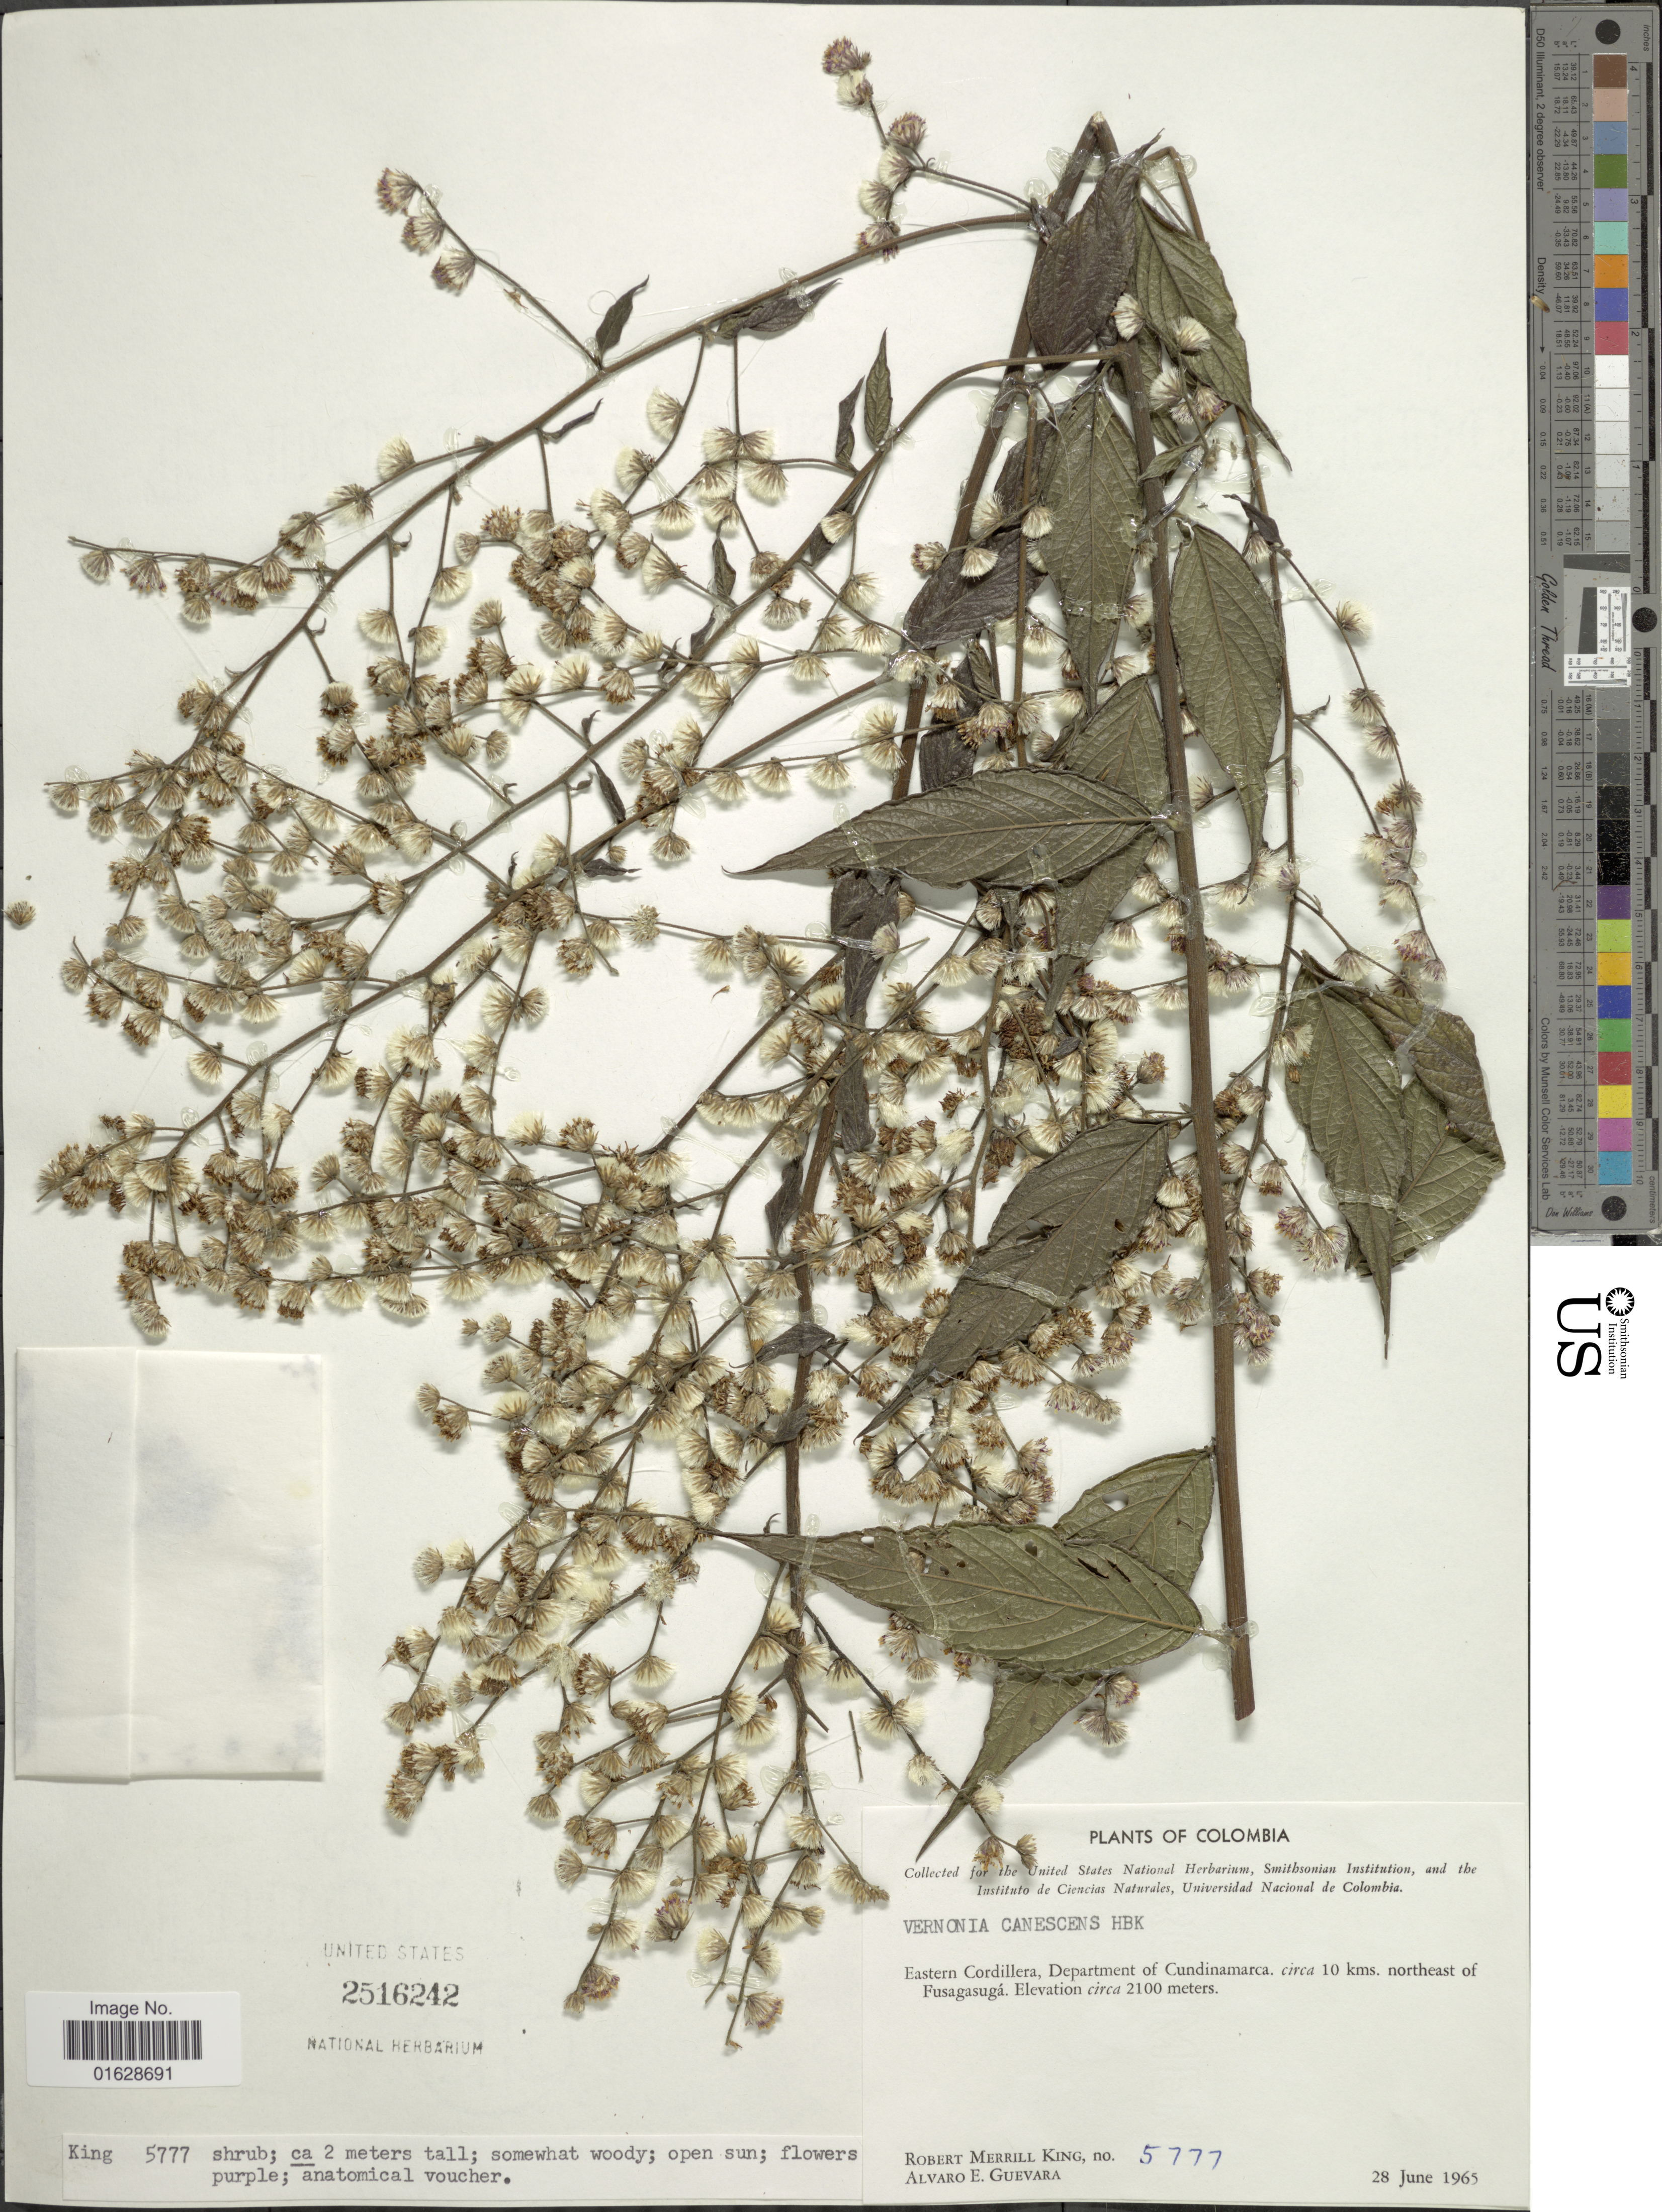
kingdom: Plantae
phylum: Tracheophyta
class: Magnoliopsida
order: Asterales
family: Asteraceae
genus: Lepidaploa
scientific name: Lepidaploa canescens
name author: (Kunth) H. Rob.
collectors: R. M. King & A. E. Guevara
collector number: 5777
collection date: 1965-06-28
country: Colombia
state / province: Cundinamarca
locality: Colombia. Eastern Cordillera, Department of Cundinamarca. circa 10 kms. northeast of Fusagasuga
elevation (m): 2100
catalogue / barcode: US 2516242